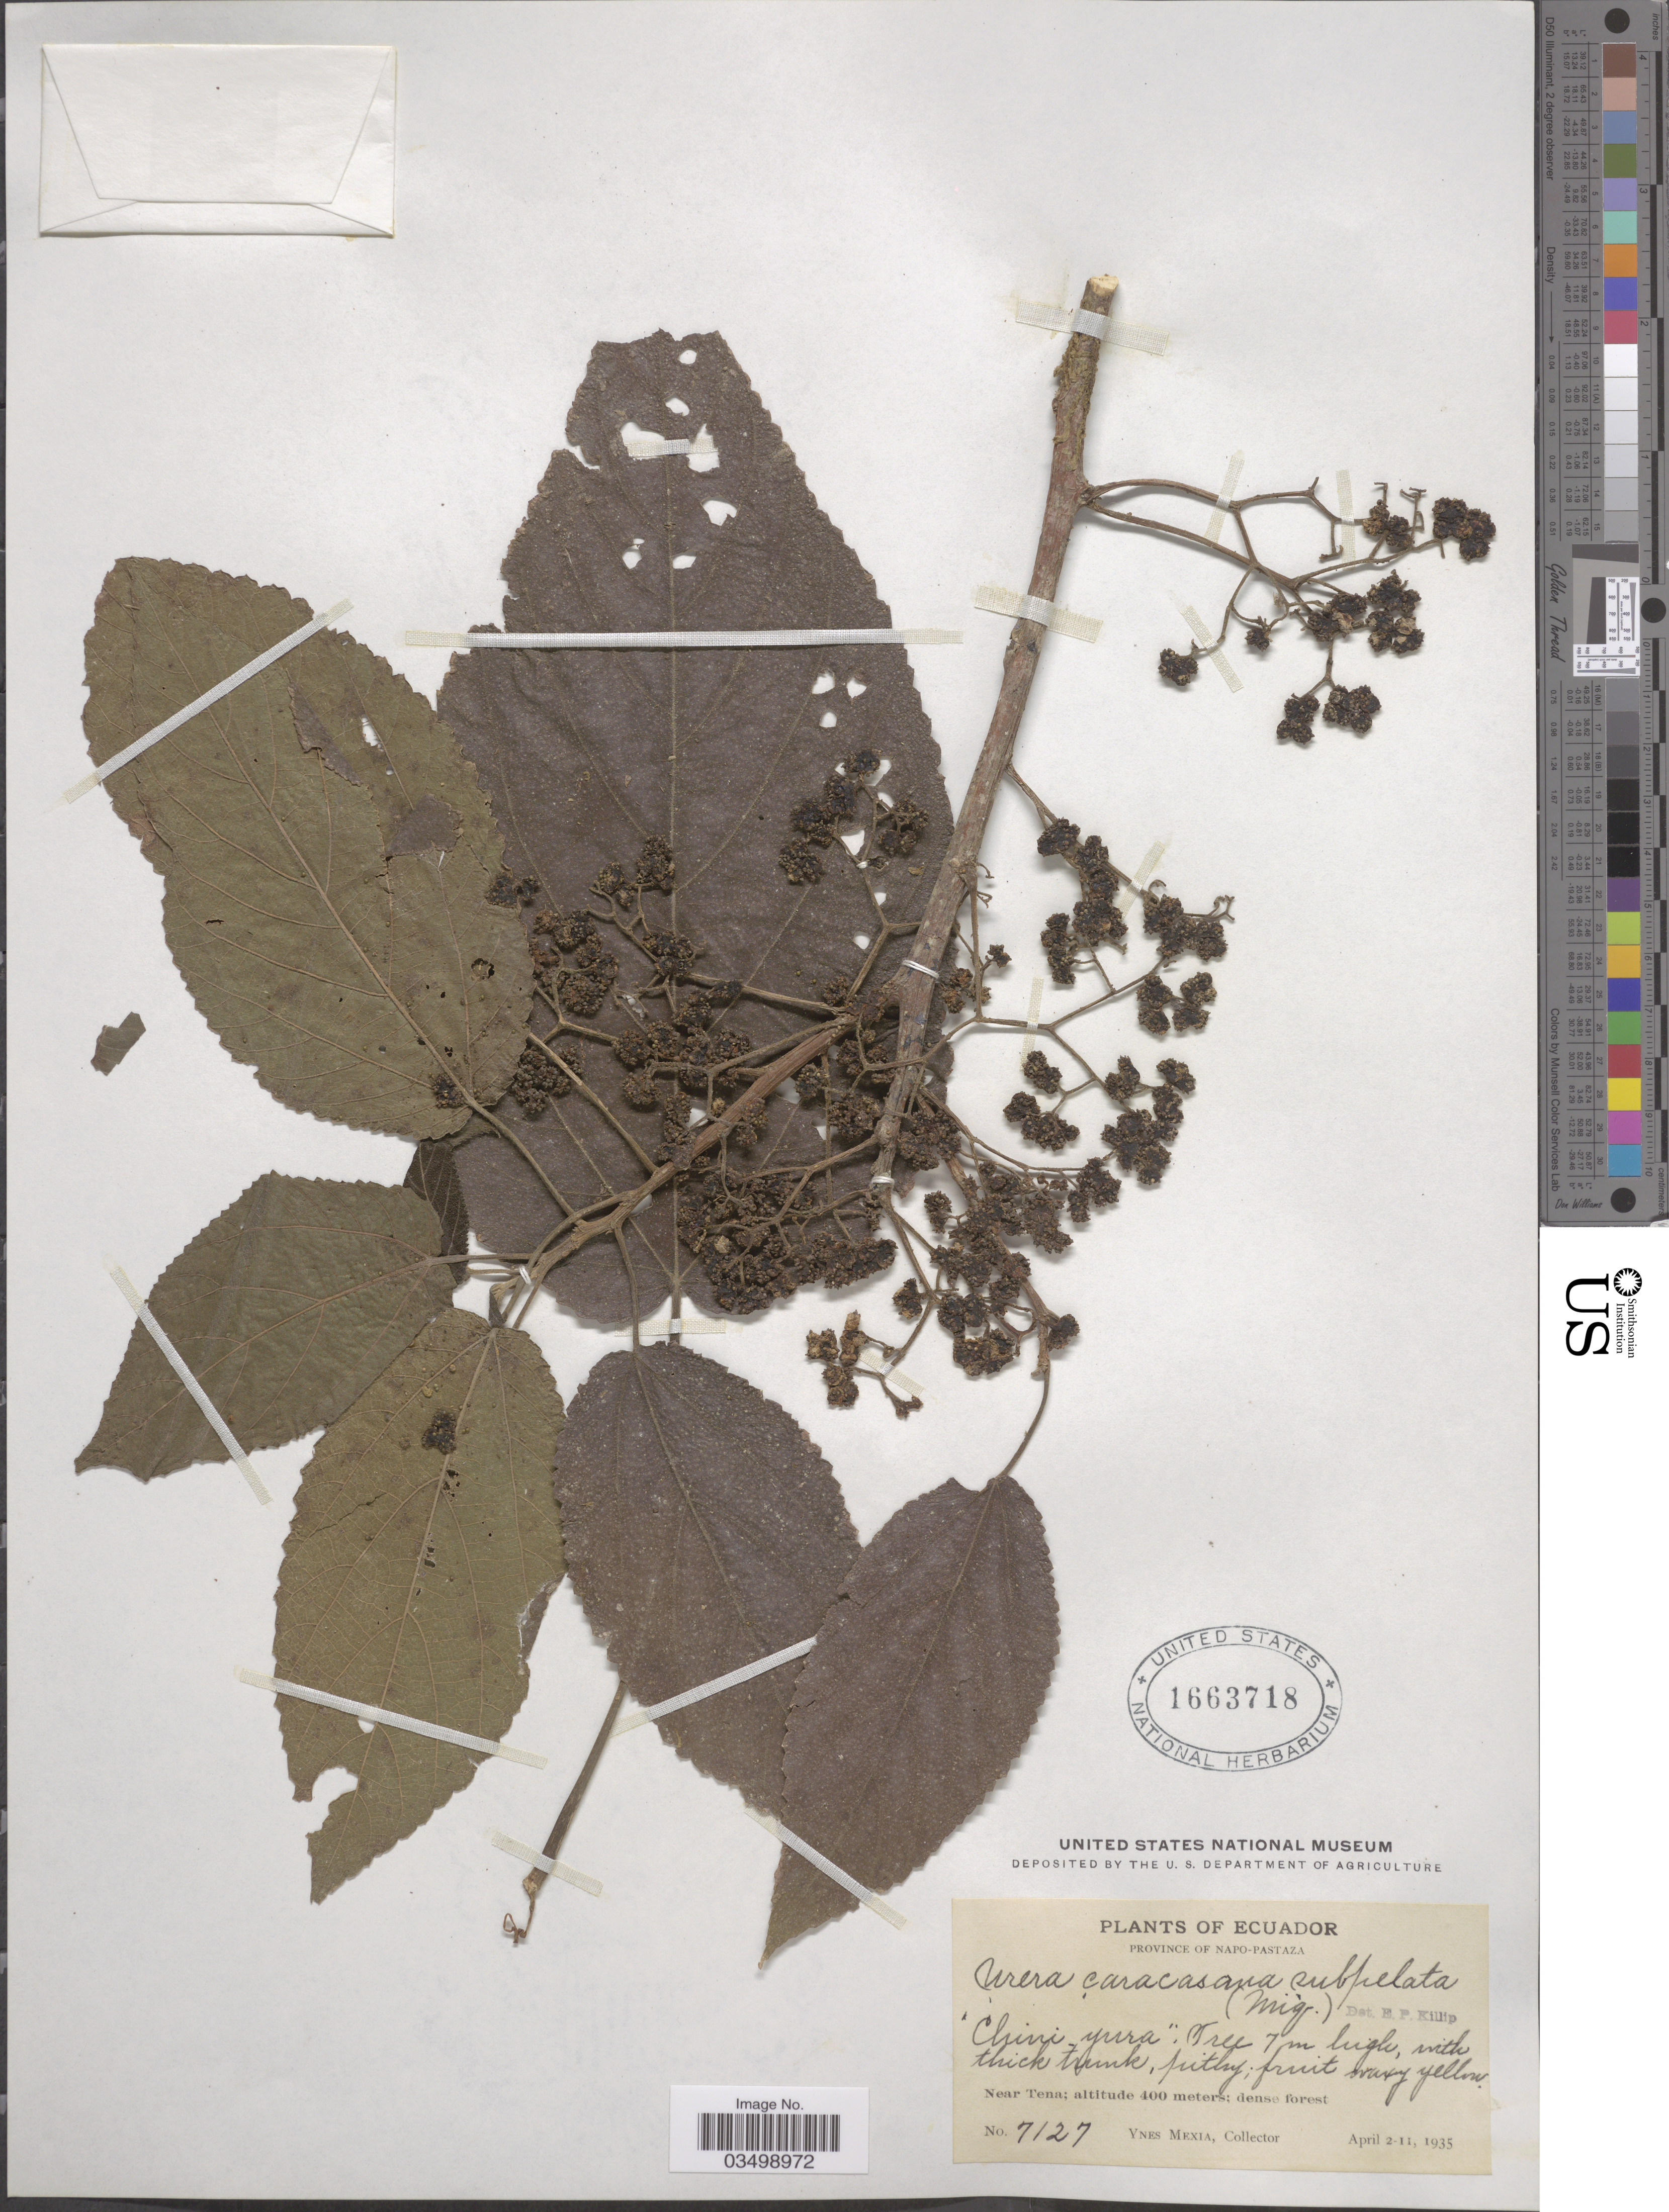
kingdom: Plantae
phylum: Tracheophyta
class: Magnoliopsida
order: Rosales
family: Urticaceae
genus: Urera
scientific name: Urera caracasana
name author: (Jacq.) Gaudich. ex Griseb.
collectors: Y. Mexia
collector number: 7127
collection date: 1935-04-02/1935-04-11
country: Ecuador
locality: Province of Napo-Pastaza. Near Tena.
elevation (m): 400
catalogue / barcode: US 1663718